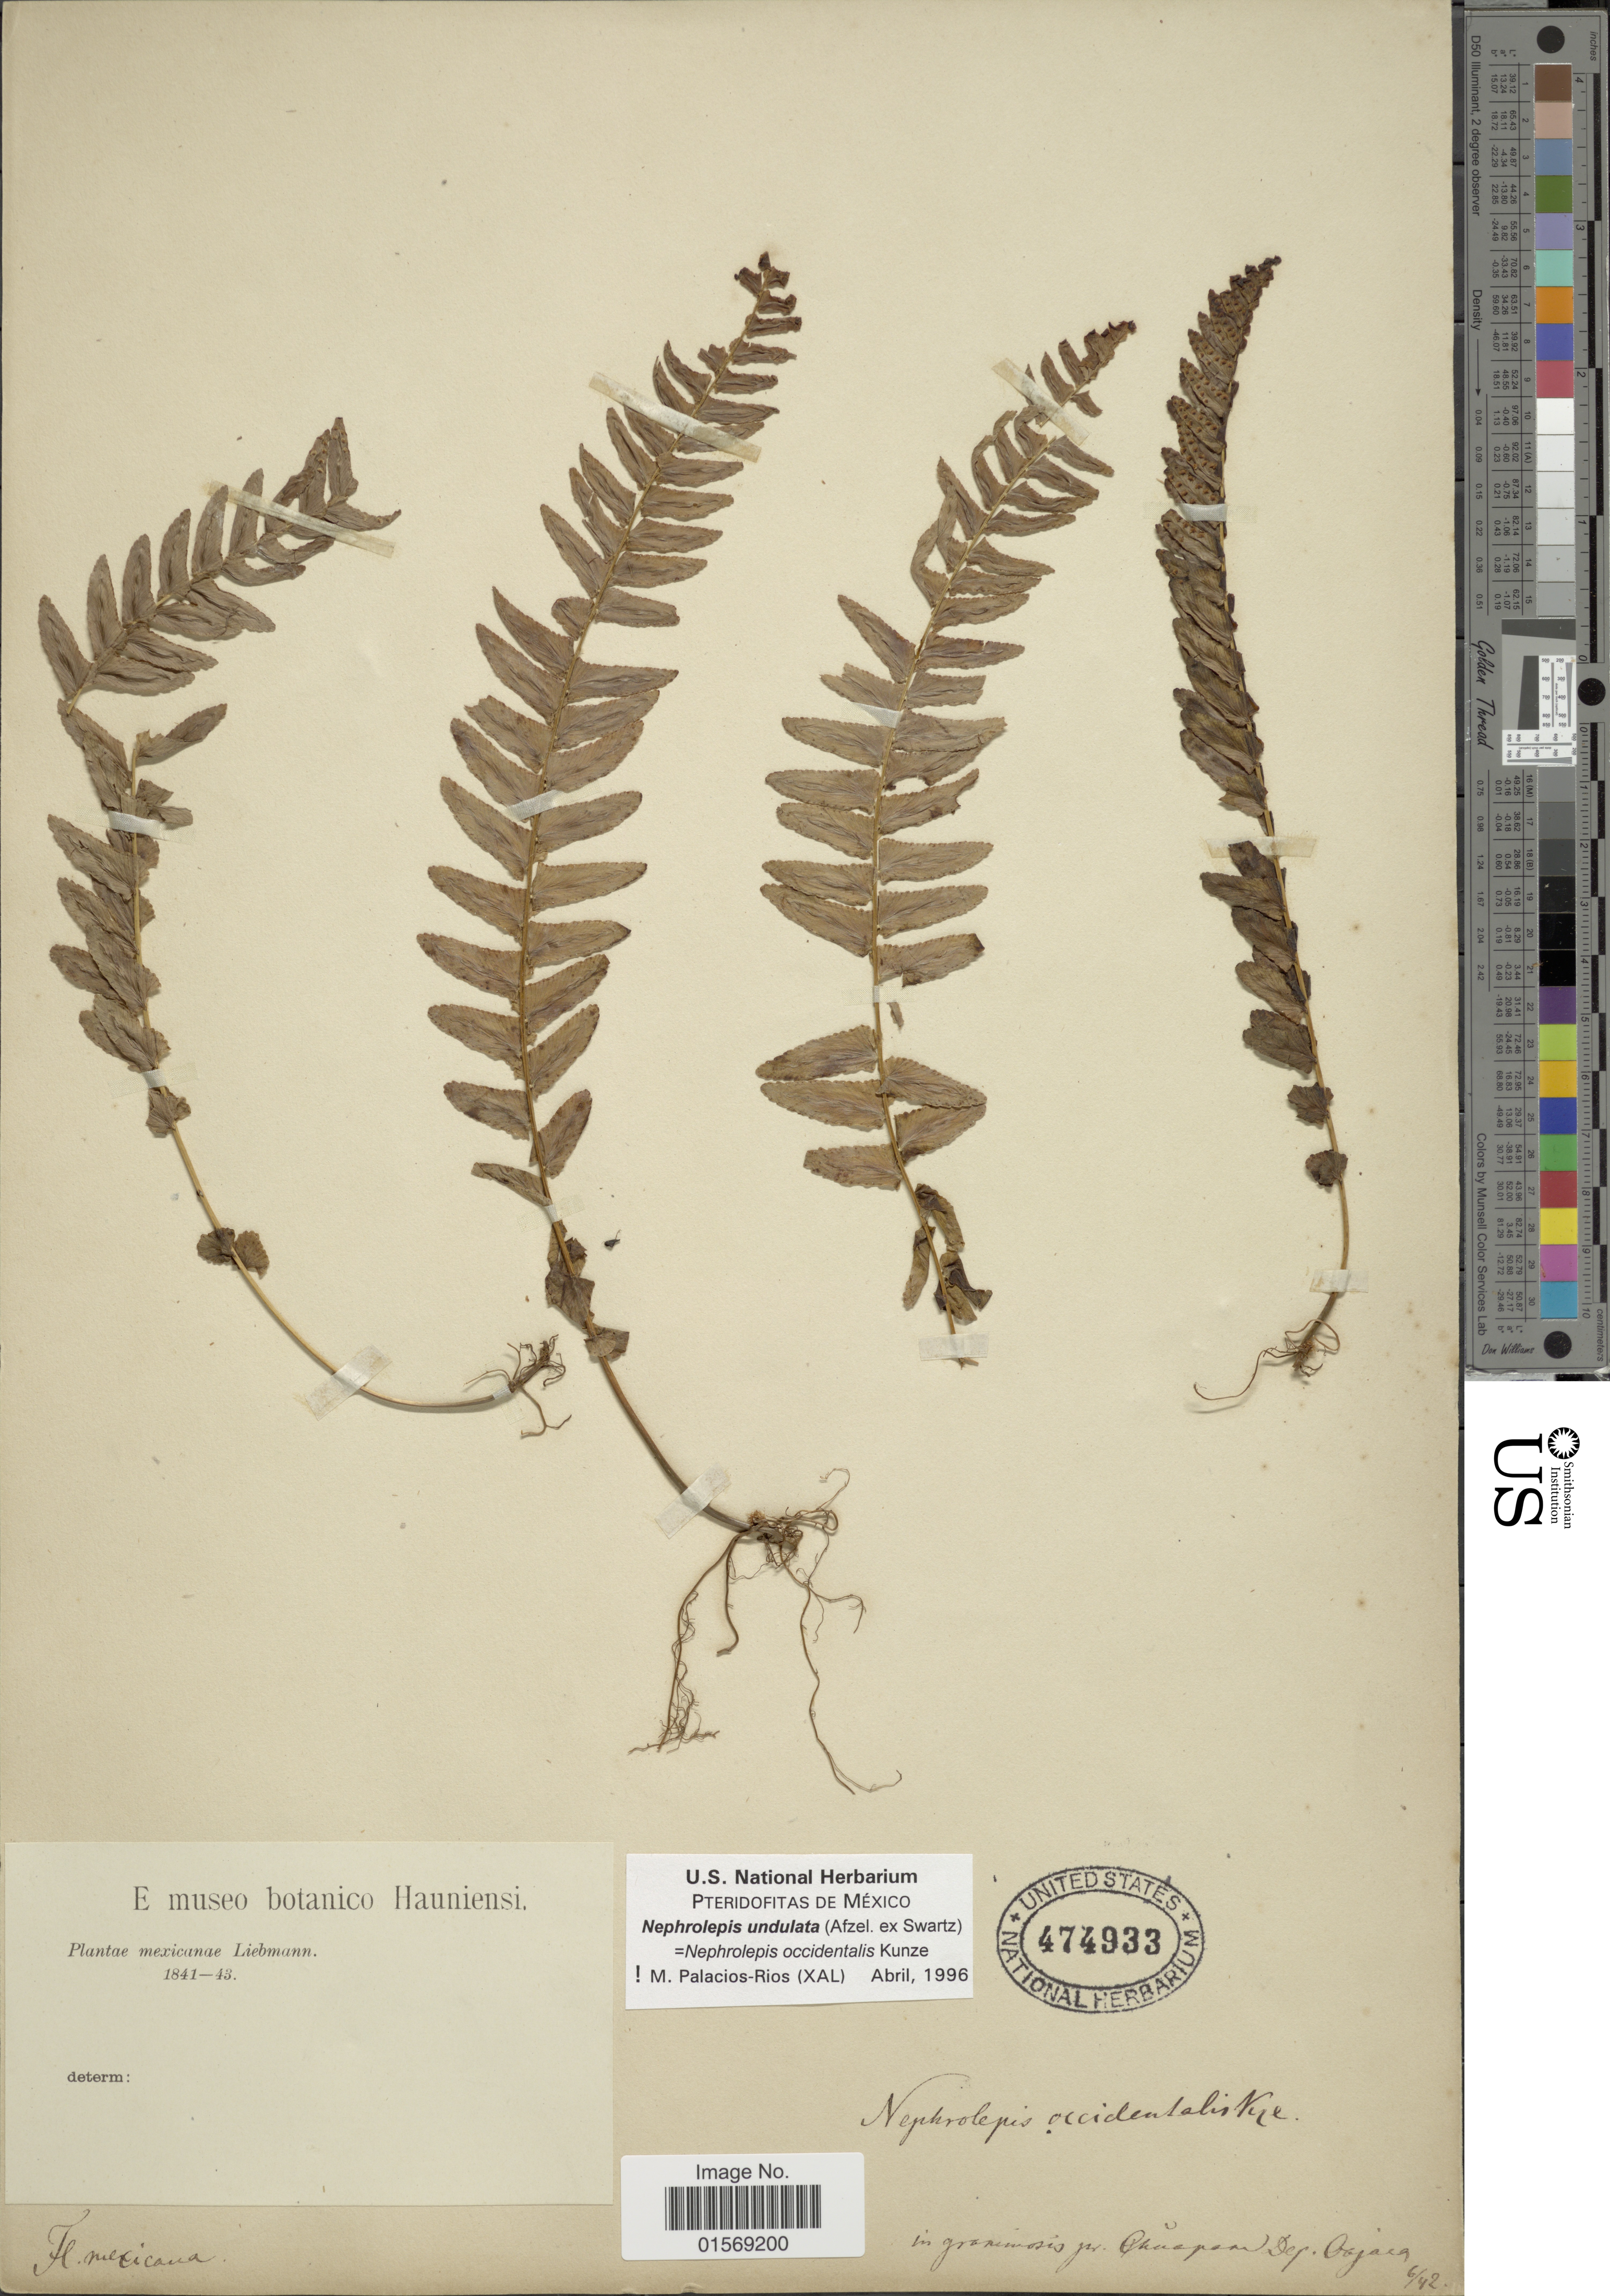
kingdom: Plantae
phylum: Tracheophyta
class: Polypodiopsida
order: Polypodiales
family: Nephrolepidaceae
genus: Nephrolepis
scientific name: Nephrolepis undulata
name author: J. Sm.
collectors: Liebmann, --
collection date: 1842-06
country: Mexico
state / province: Oaxaca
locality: In graminosis pr. Chaspan Dep. Oaxaca.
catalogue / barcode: US 474933